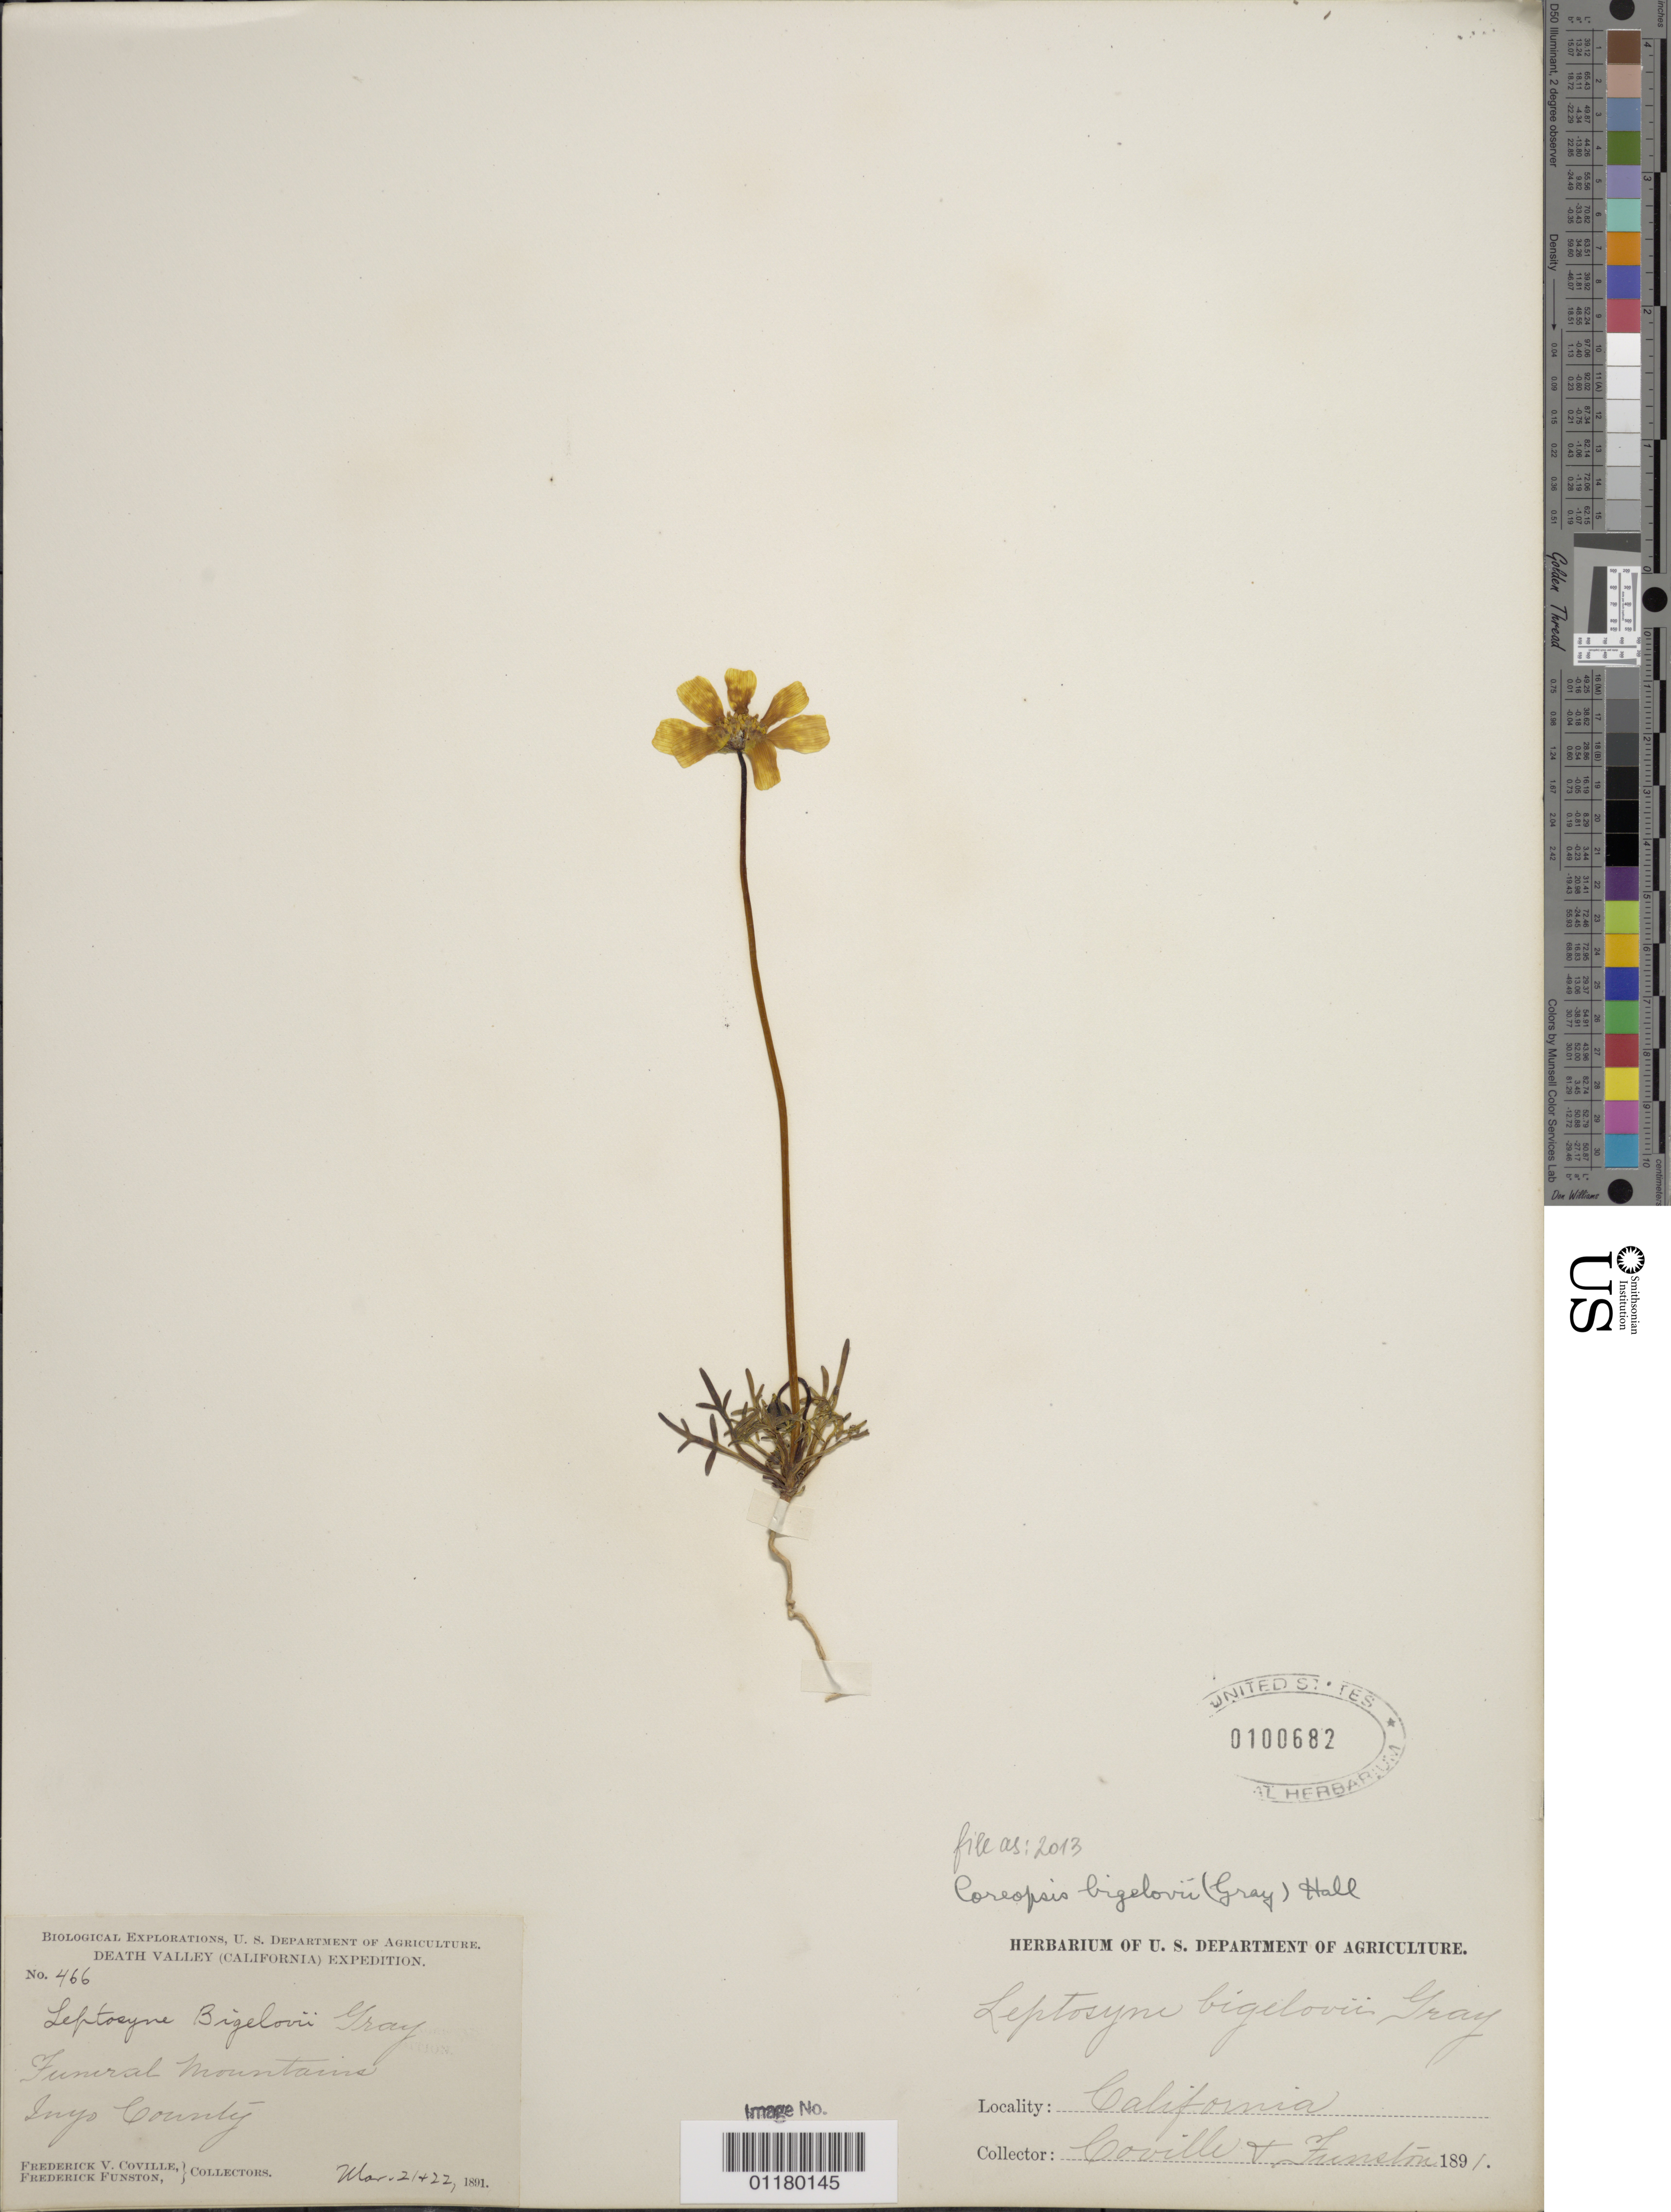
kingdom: Plantae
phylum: Tracheophyta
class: Magnoliopsida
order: Asterales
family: Asteraceae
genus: Coreopsis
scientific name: Coreopsis bigelovii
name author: (A. Gray) Voss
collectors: F. V. Coville & F. Funston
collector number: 466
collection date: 1891-03-21,1892-03-22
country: United States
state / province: California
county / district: Inyo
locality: Funeral Mountains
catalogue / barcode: US 100682